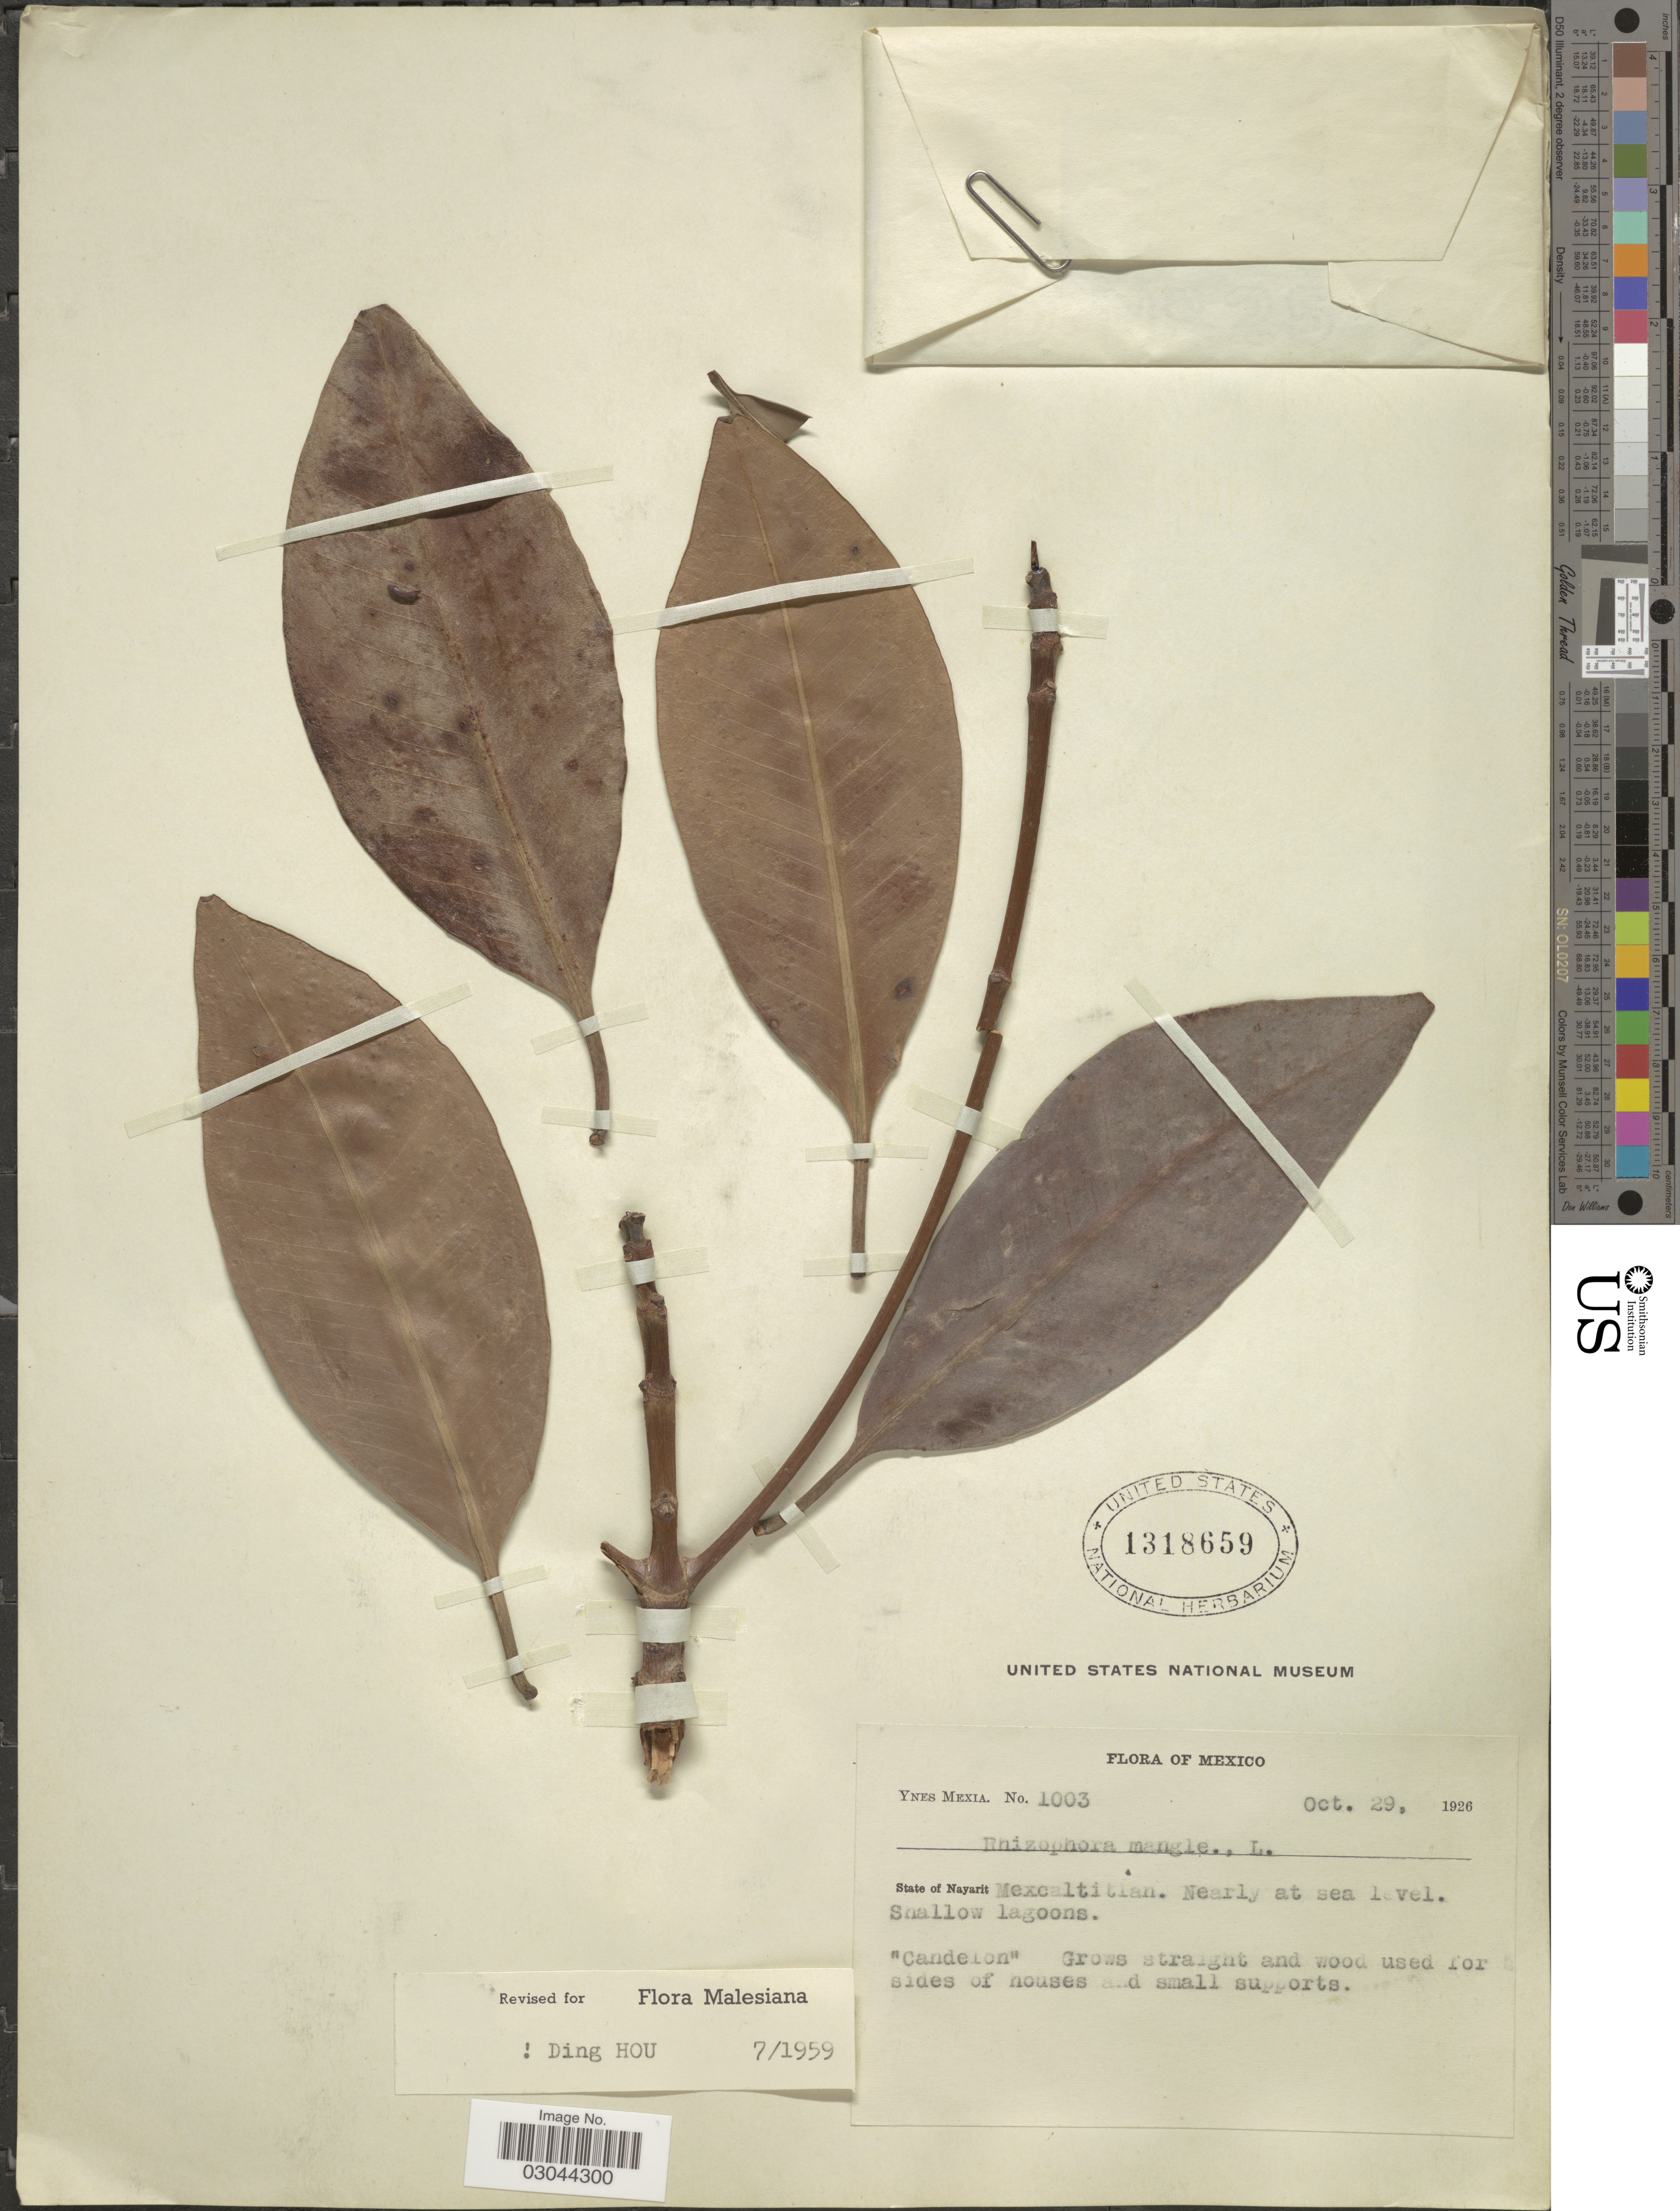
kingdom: Plantae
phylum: Tracheophyta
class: Magnoliopsida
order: Malpighiales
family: Rhizophoraceae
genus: Rhizophora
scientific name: Rhizophora mangle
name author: L.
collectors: Y. Mexia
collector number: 1003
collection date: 1926-10-29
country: Mexico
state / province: Nayarit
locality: State of Nayarit Mexcaltitlan. Shallow lagoons.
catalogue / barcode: US 1318659